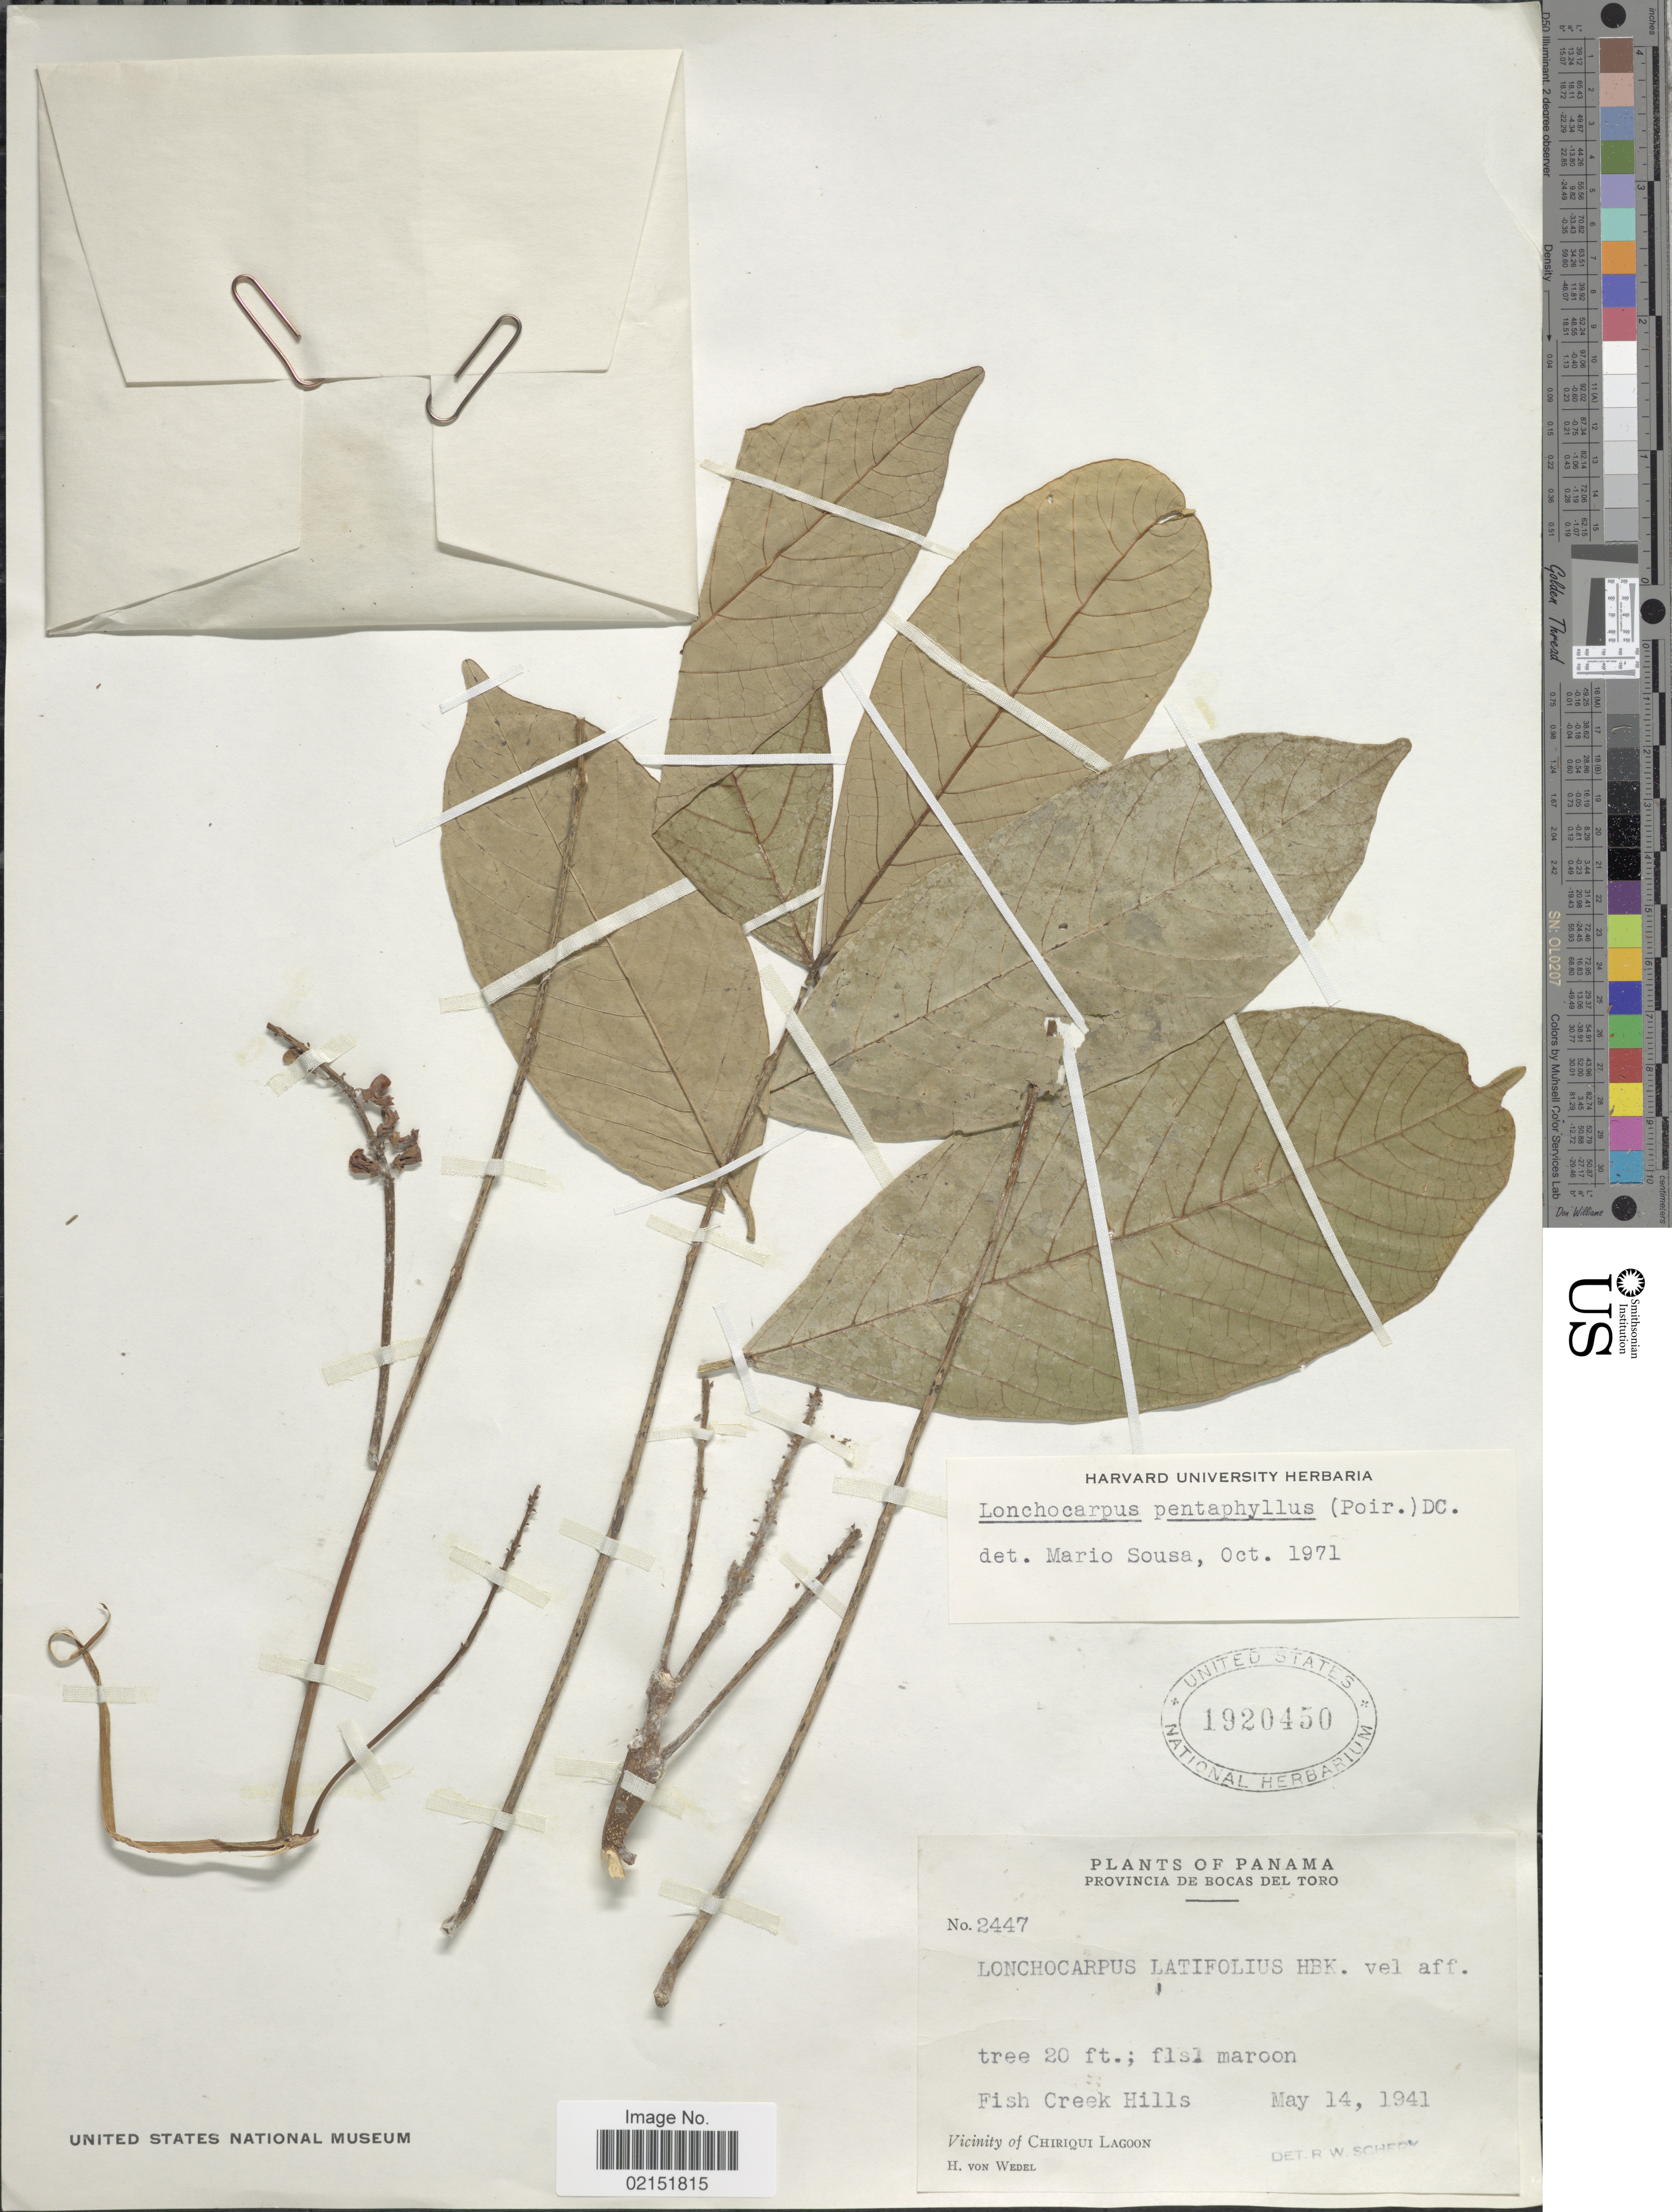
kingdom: Plantae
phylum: Tracheophyta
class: Magnoliopsida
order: Fabales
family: Fabaceae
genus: Lonchocarpus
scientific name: Lonchocarpus pentaphyllus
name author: (Poir.) DC.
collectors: H. von Wedel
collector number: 2447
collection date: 1941-05-14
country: Panama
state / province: Bocas del Toro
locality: Fish Creek Hills, vicinity of Chiriqui Lagoon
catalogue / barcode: US 1920450